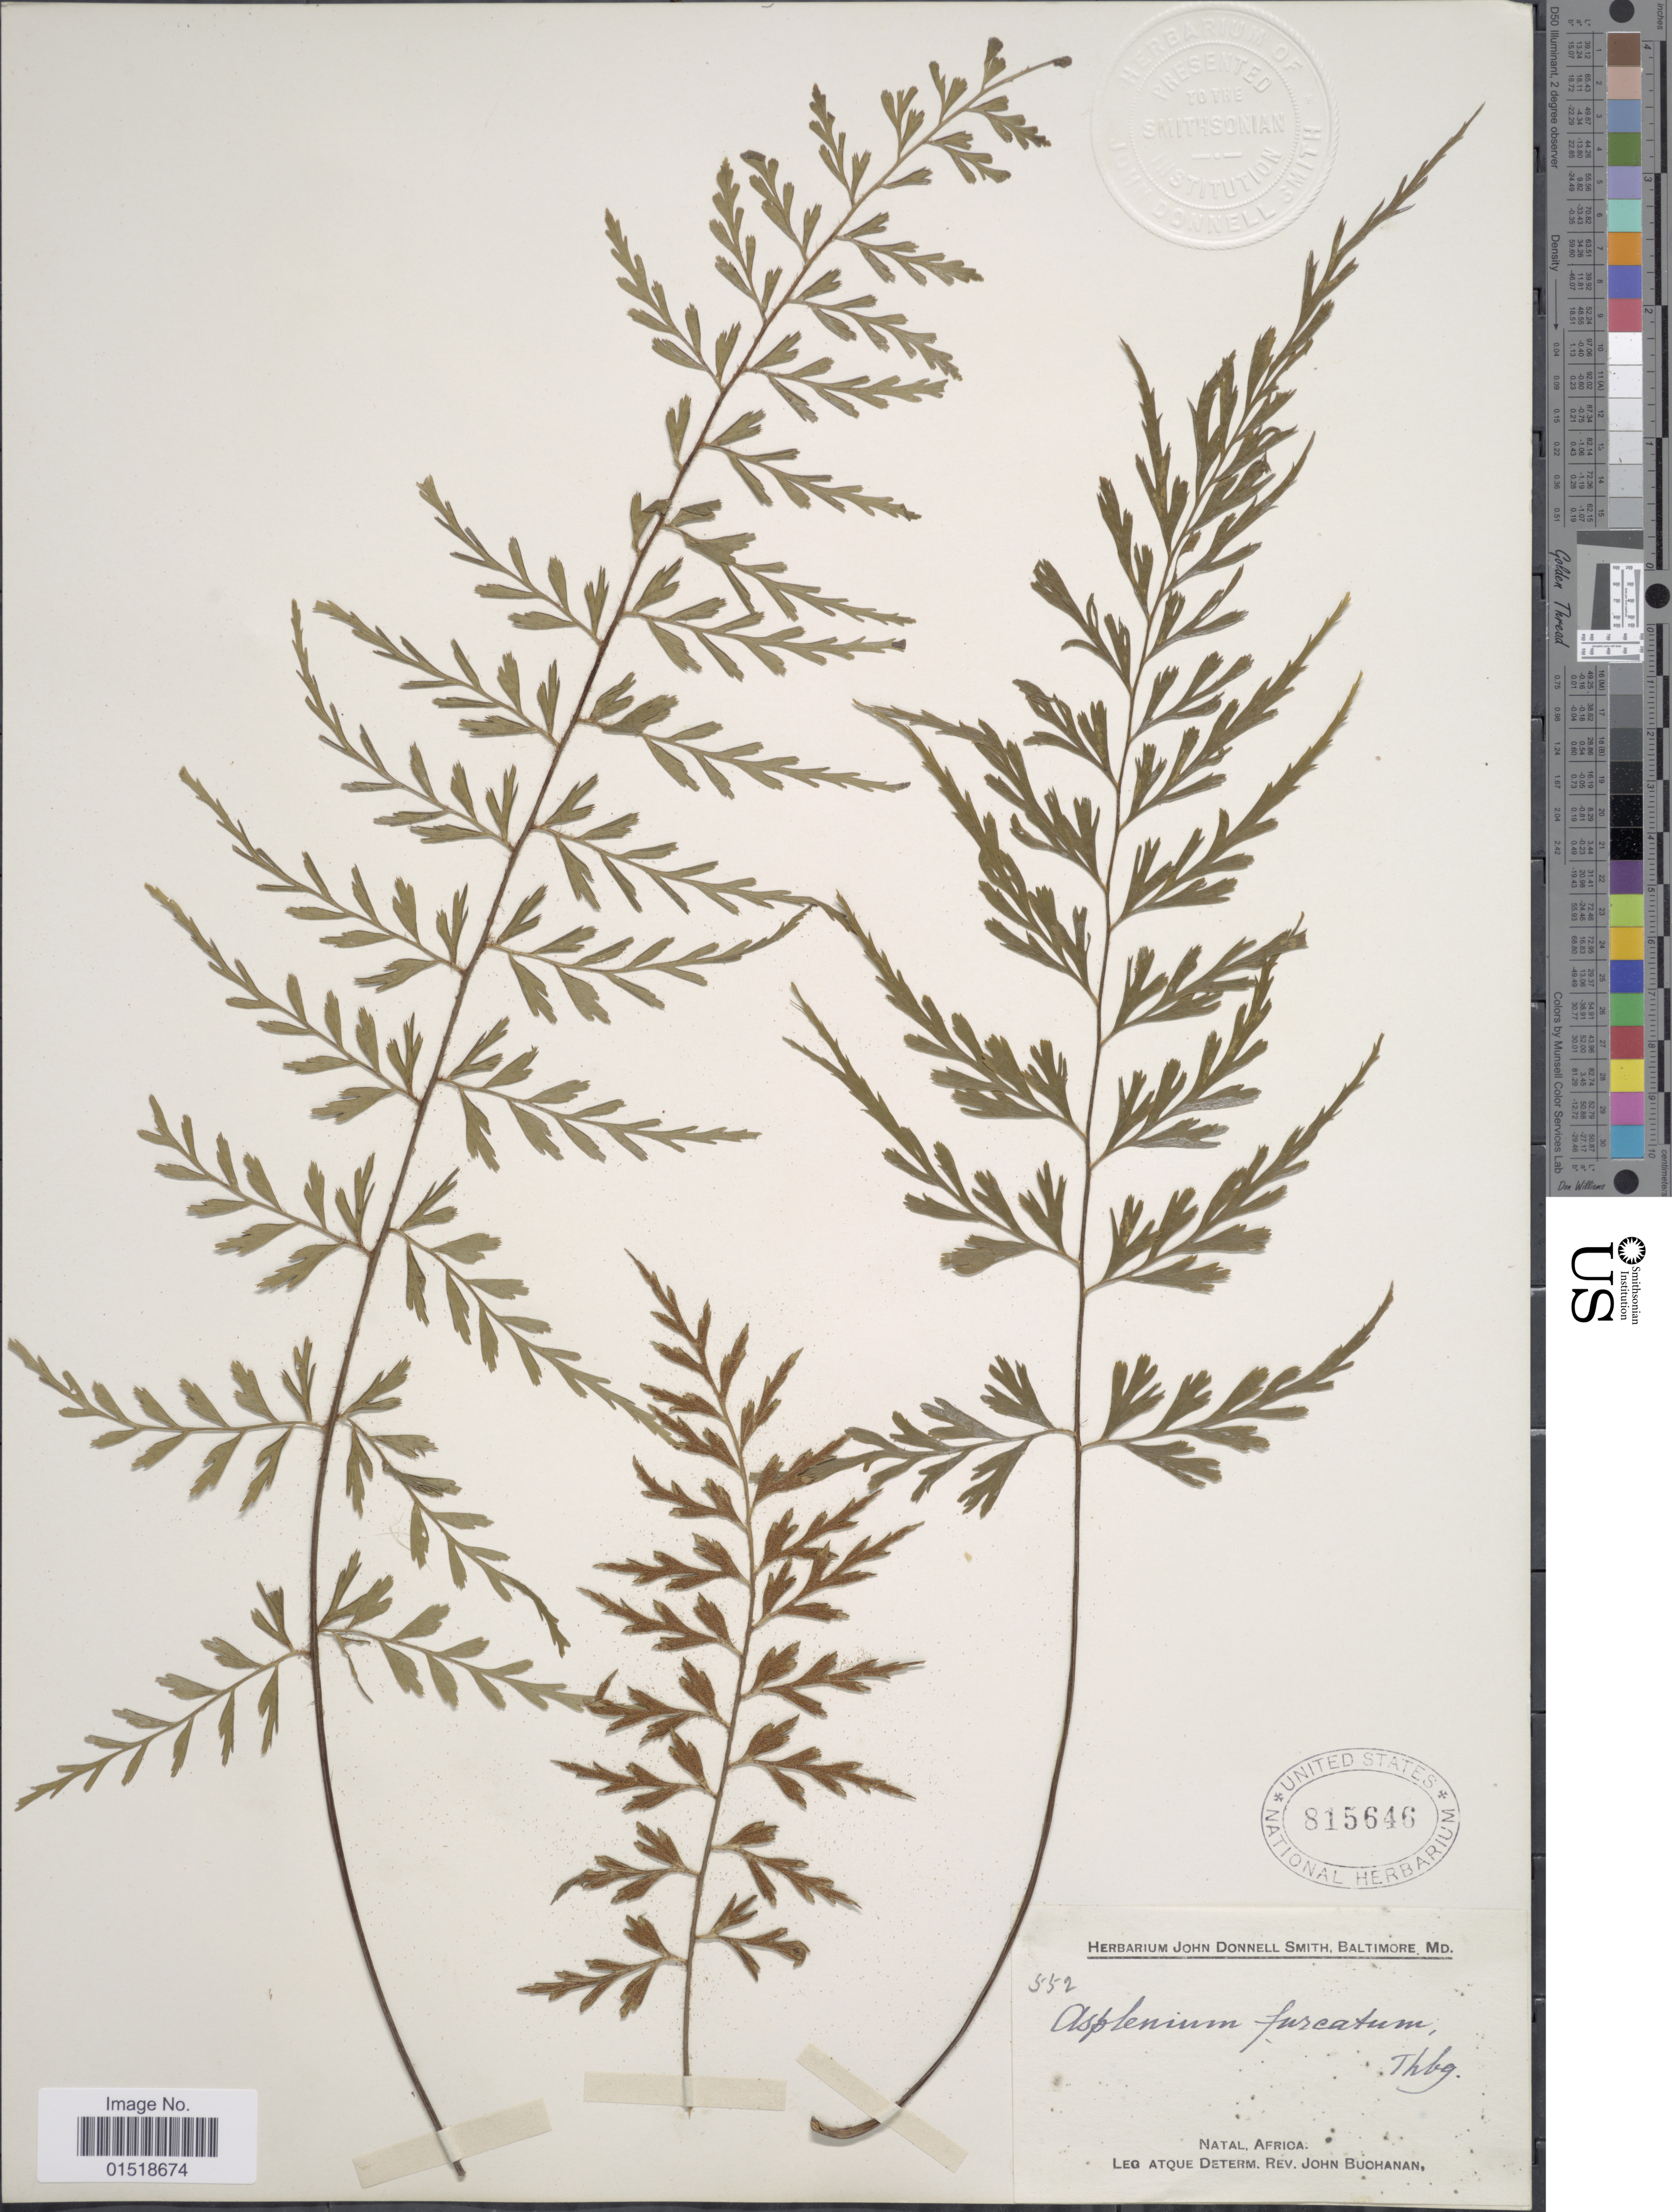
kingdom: Plantae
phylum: Tracheophyta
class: Polypodiopsida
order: Polypodiales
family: Aspleniaceae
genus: Asplenium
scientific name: Asplenium aethiopicum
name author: (Burm. f.) Bech.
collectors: J. Buchanan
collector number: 552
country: South Africa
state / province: KwaZulu-Natal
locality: Natal.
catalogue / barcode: US 815646